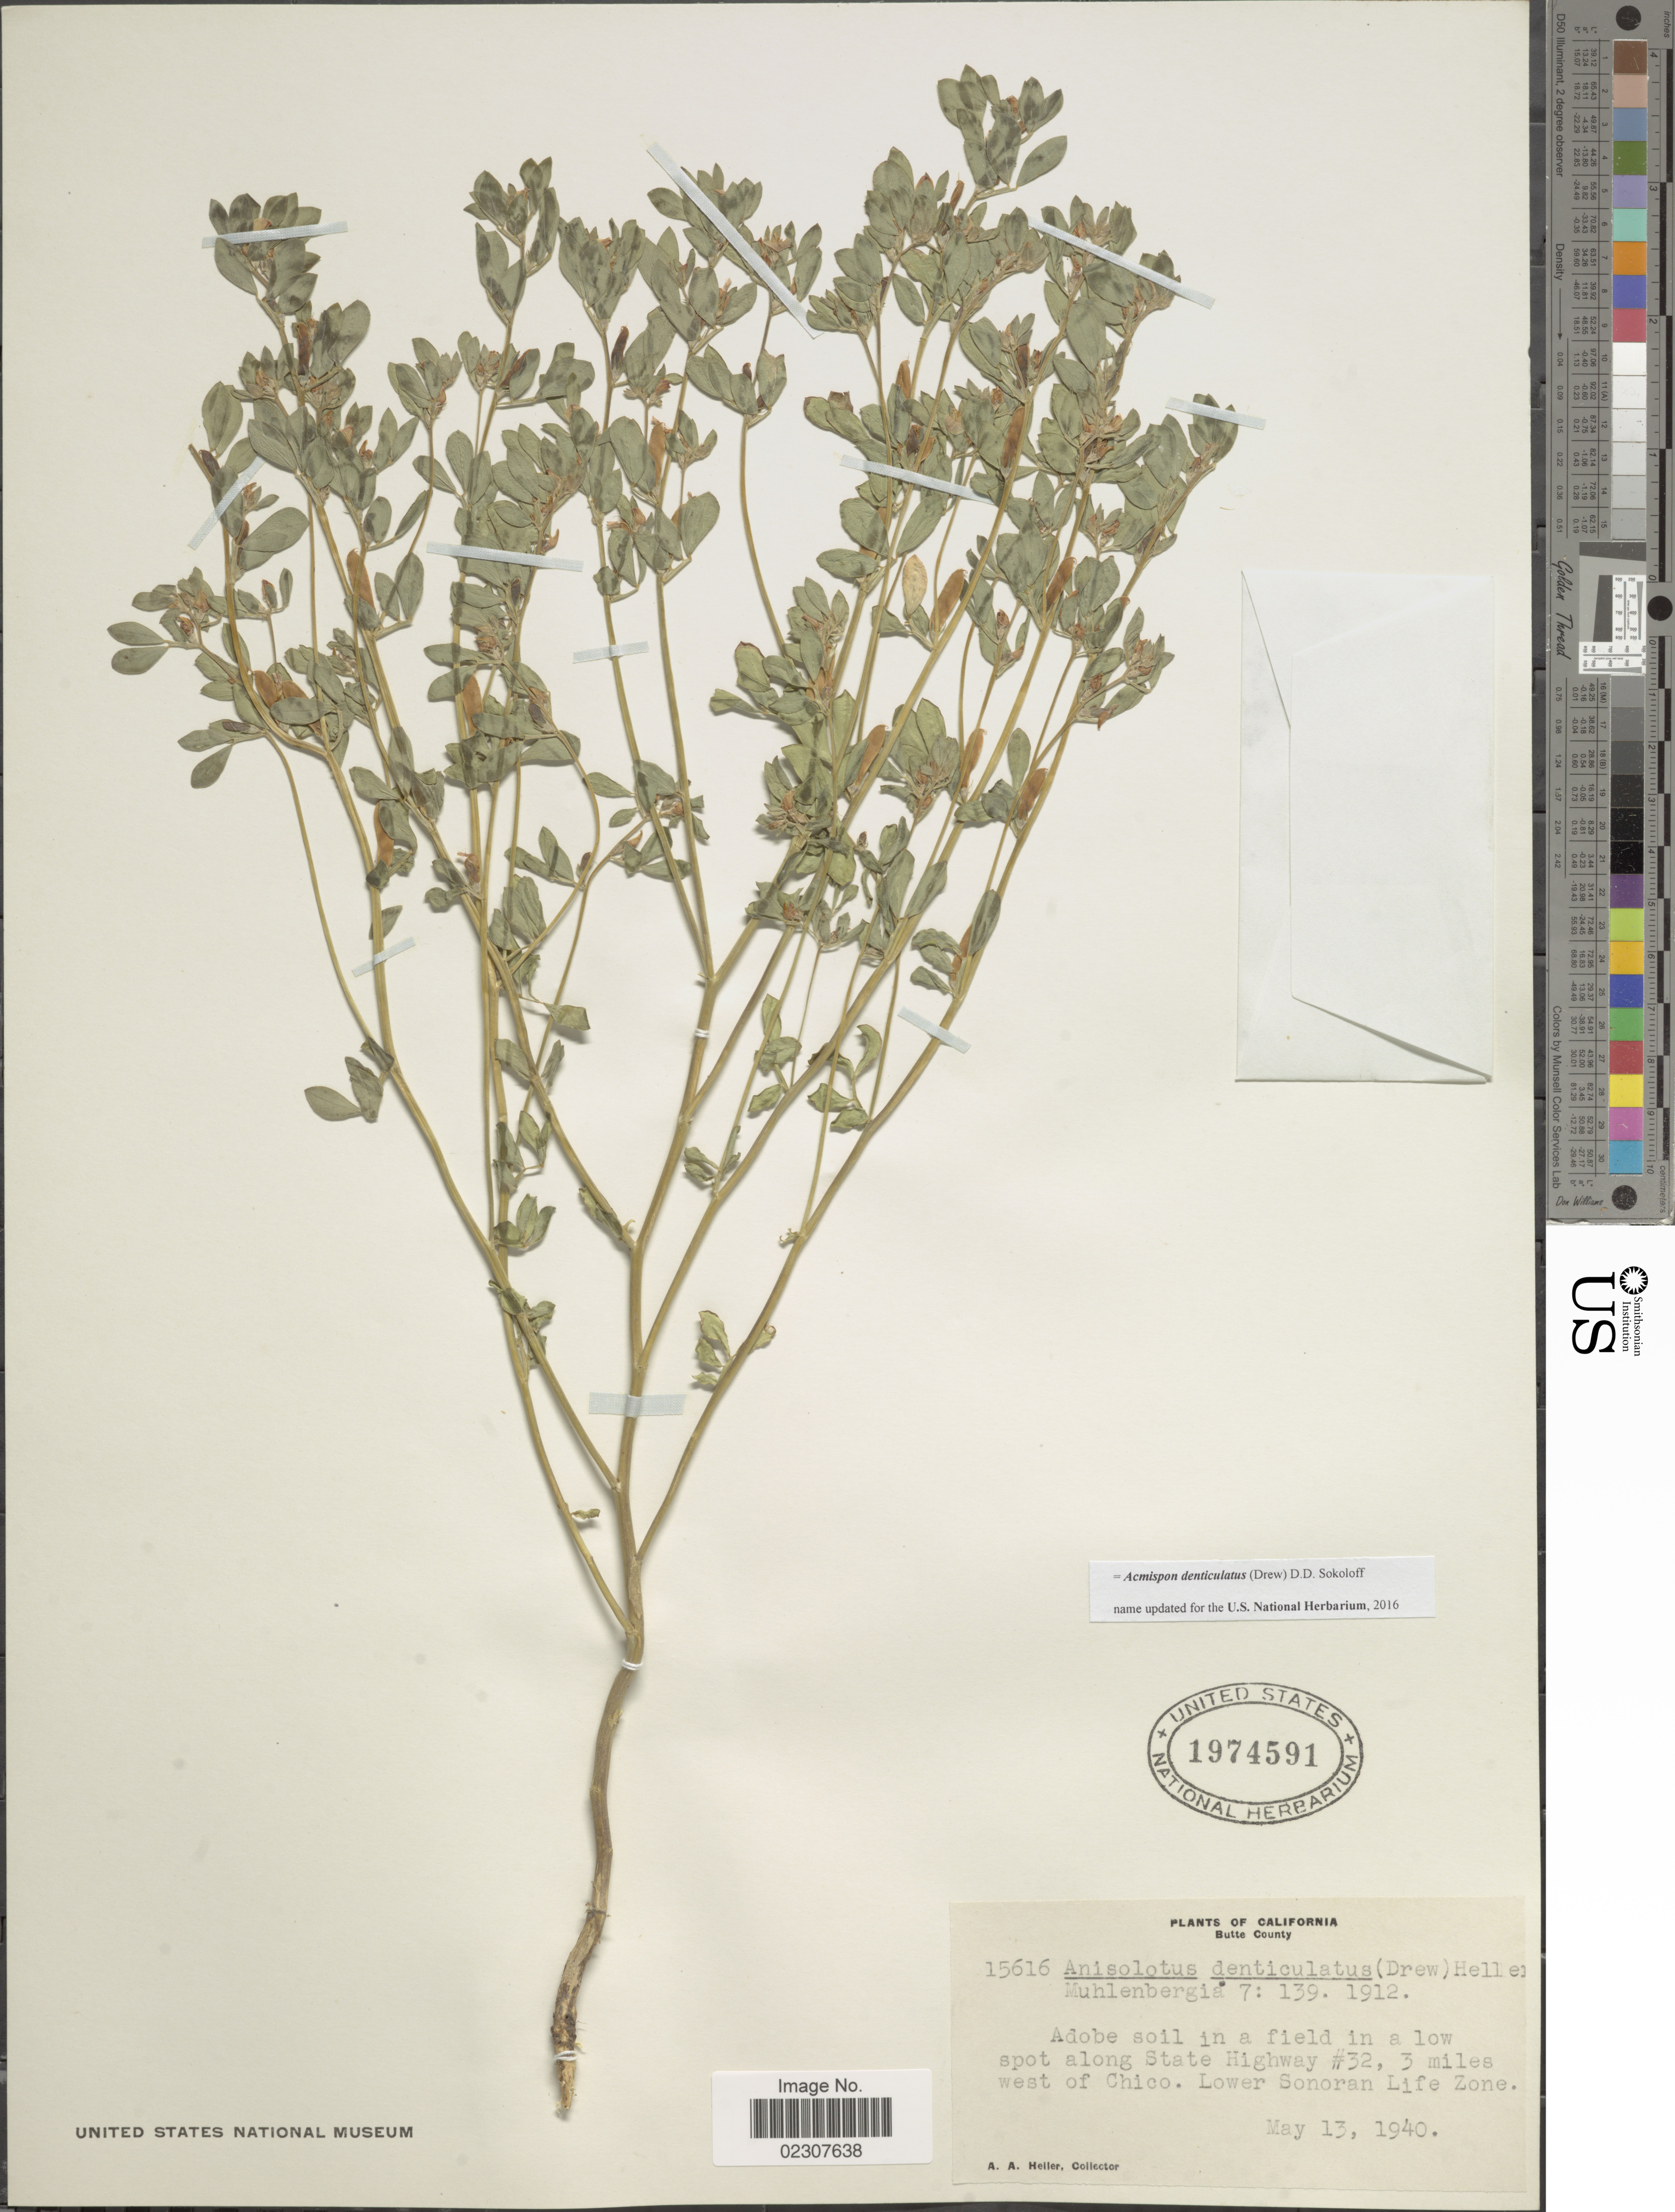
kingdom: Plantae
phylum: Tracheophyta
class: Magnoliopsida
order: Fabales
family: Fabaceae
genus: Acmispon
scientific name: Acmispon denticulatus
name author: (Drew) D.D. Sokoloff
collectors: A. A. Heller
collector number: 15616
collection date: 1940-05-13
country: United States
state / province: California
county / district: Butte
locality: Butte County, Adobe soil in a field in a low spot along State Highway #32, 3 miles west of Chico. Lower Sonoran Life Zone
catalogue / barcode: US 1974591